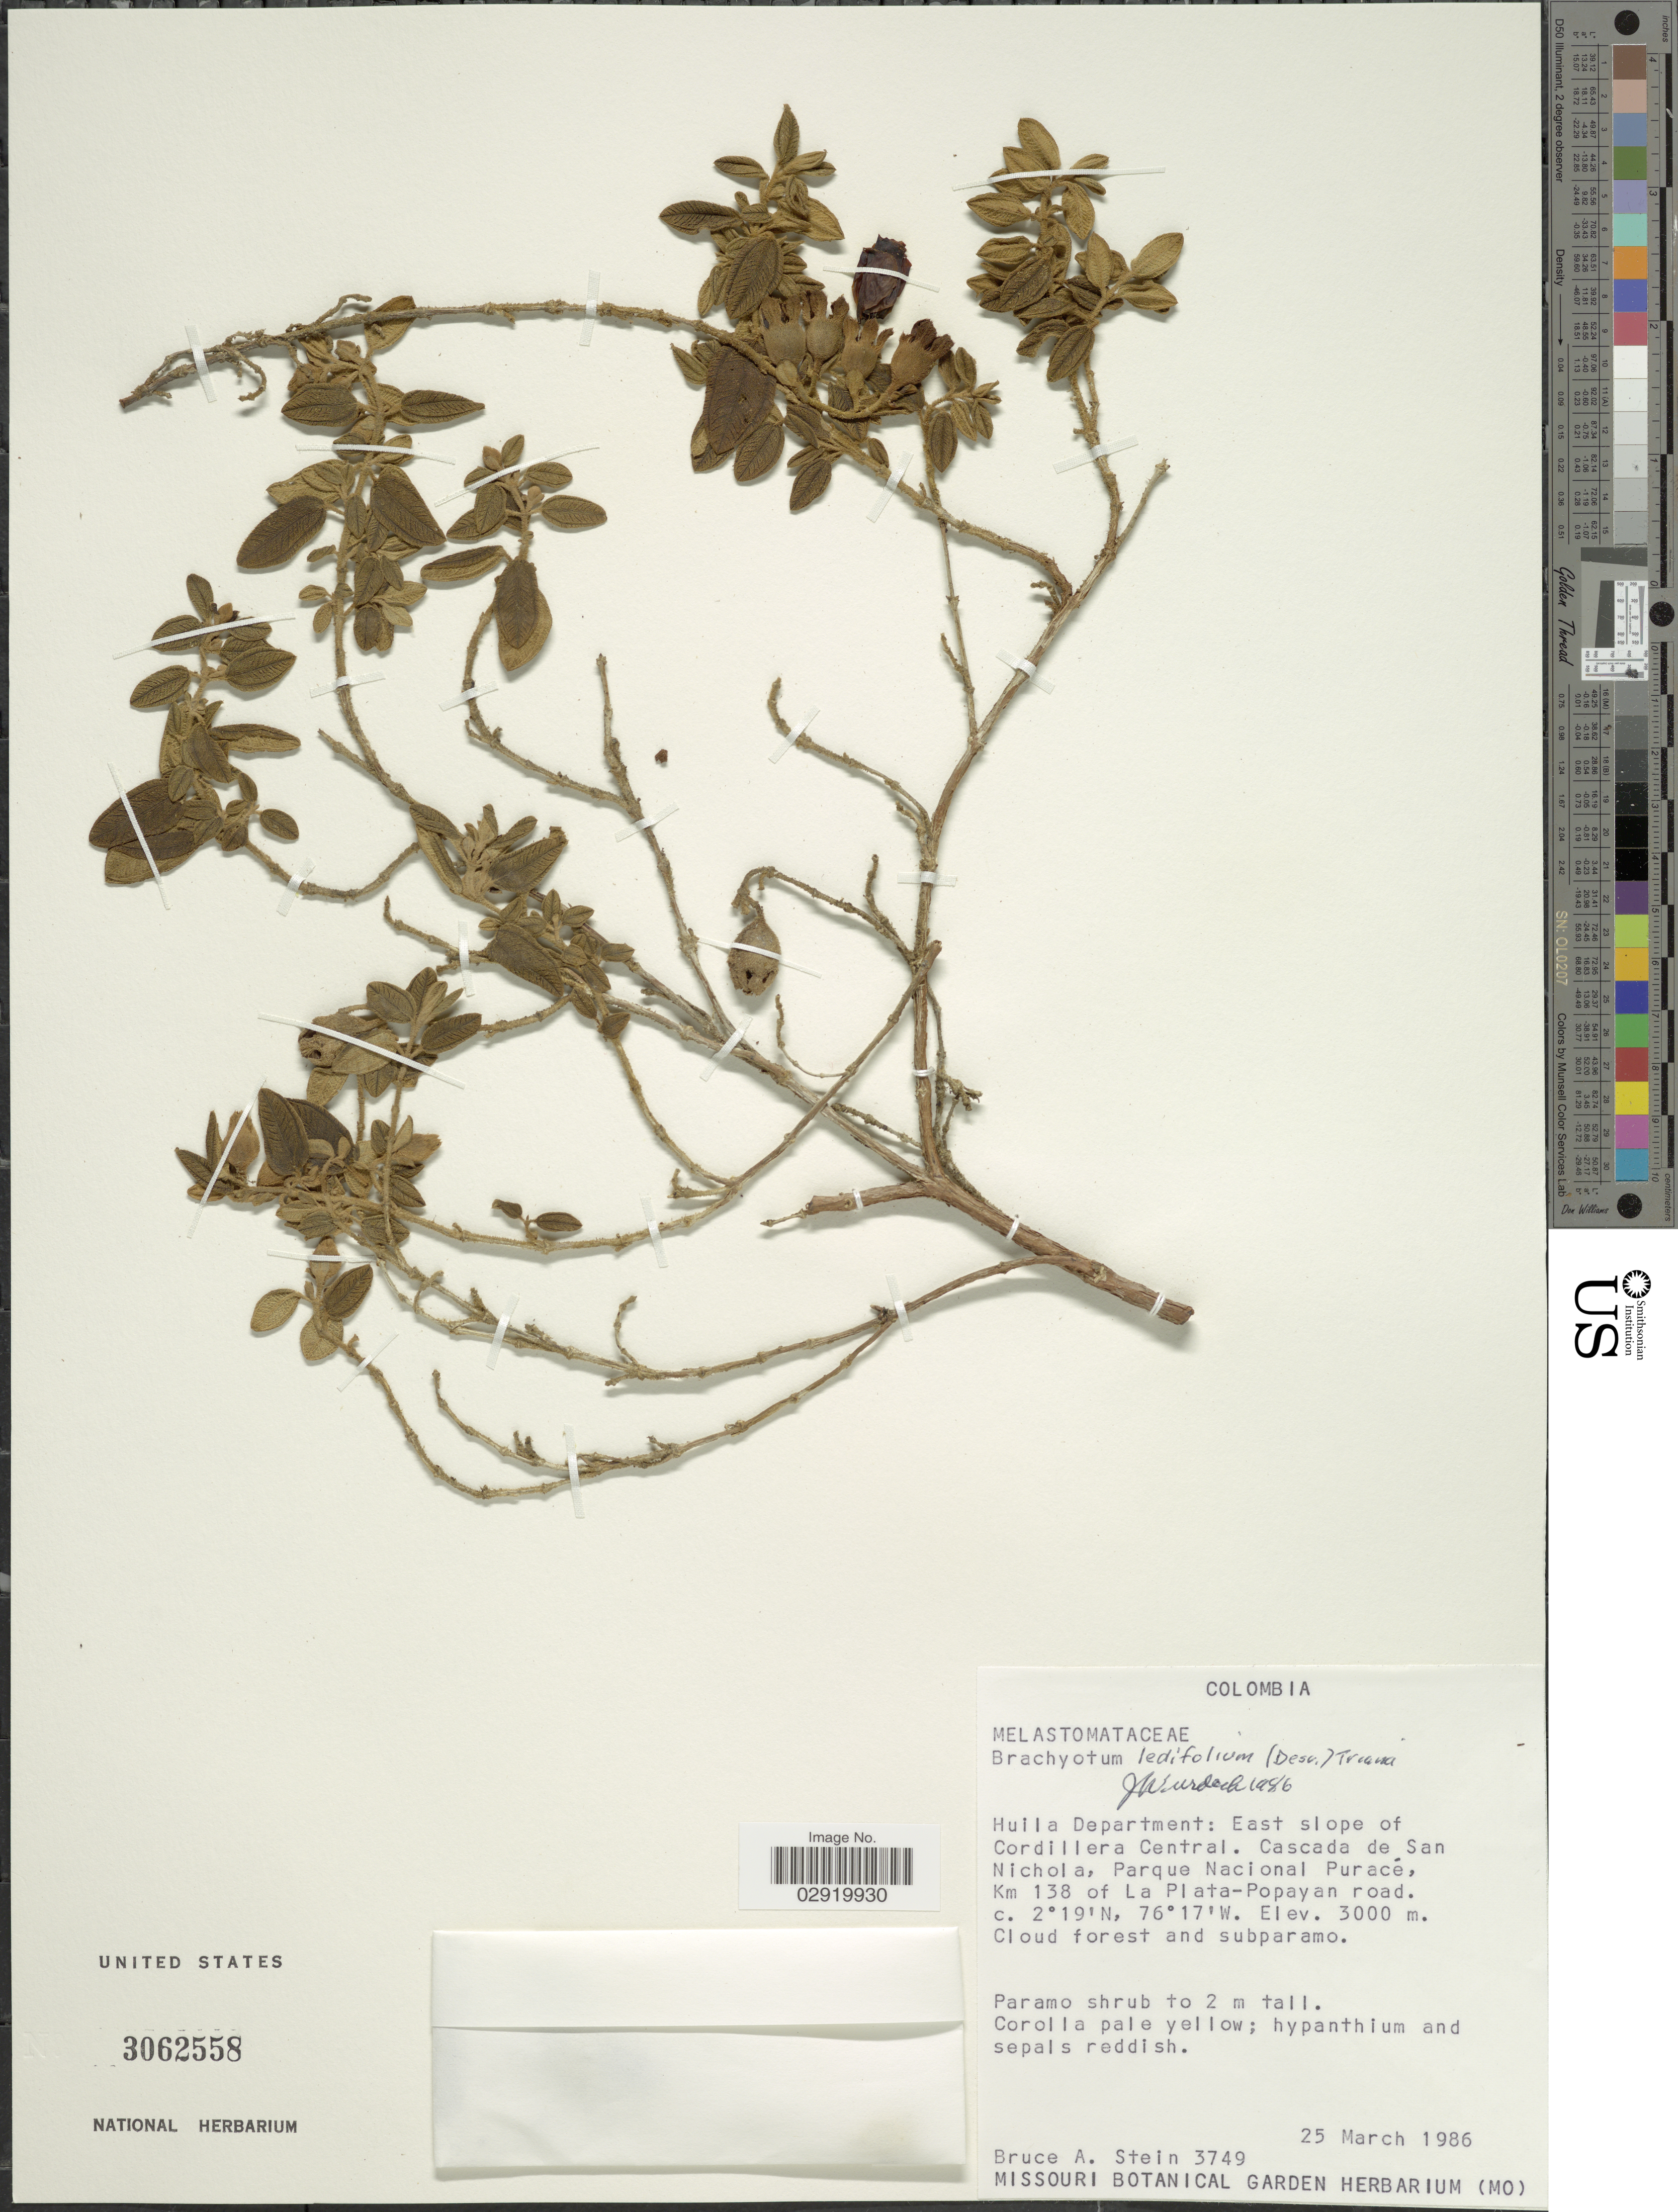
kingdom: Plantae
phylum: Tracheophyta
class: Magnoliopsida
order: Myrtales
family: Melastomataceae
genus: Brachyotum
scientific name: Brachyotum ledifolium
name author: (Desr.) Triana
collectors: B. A. Stein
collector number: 3749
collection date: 1986-03-25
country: Colombia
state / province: Huila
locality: Huila Department: East slope of Cordillera Central. Cascada de San Nichola, Parque Nacional Puracé Km 138 of La Plata-Popayan road.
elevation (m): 3000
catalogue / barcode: US 3062558